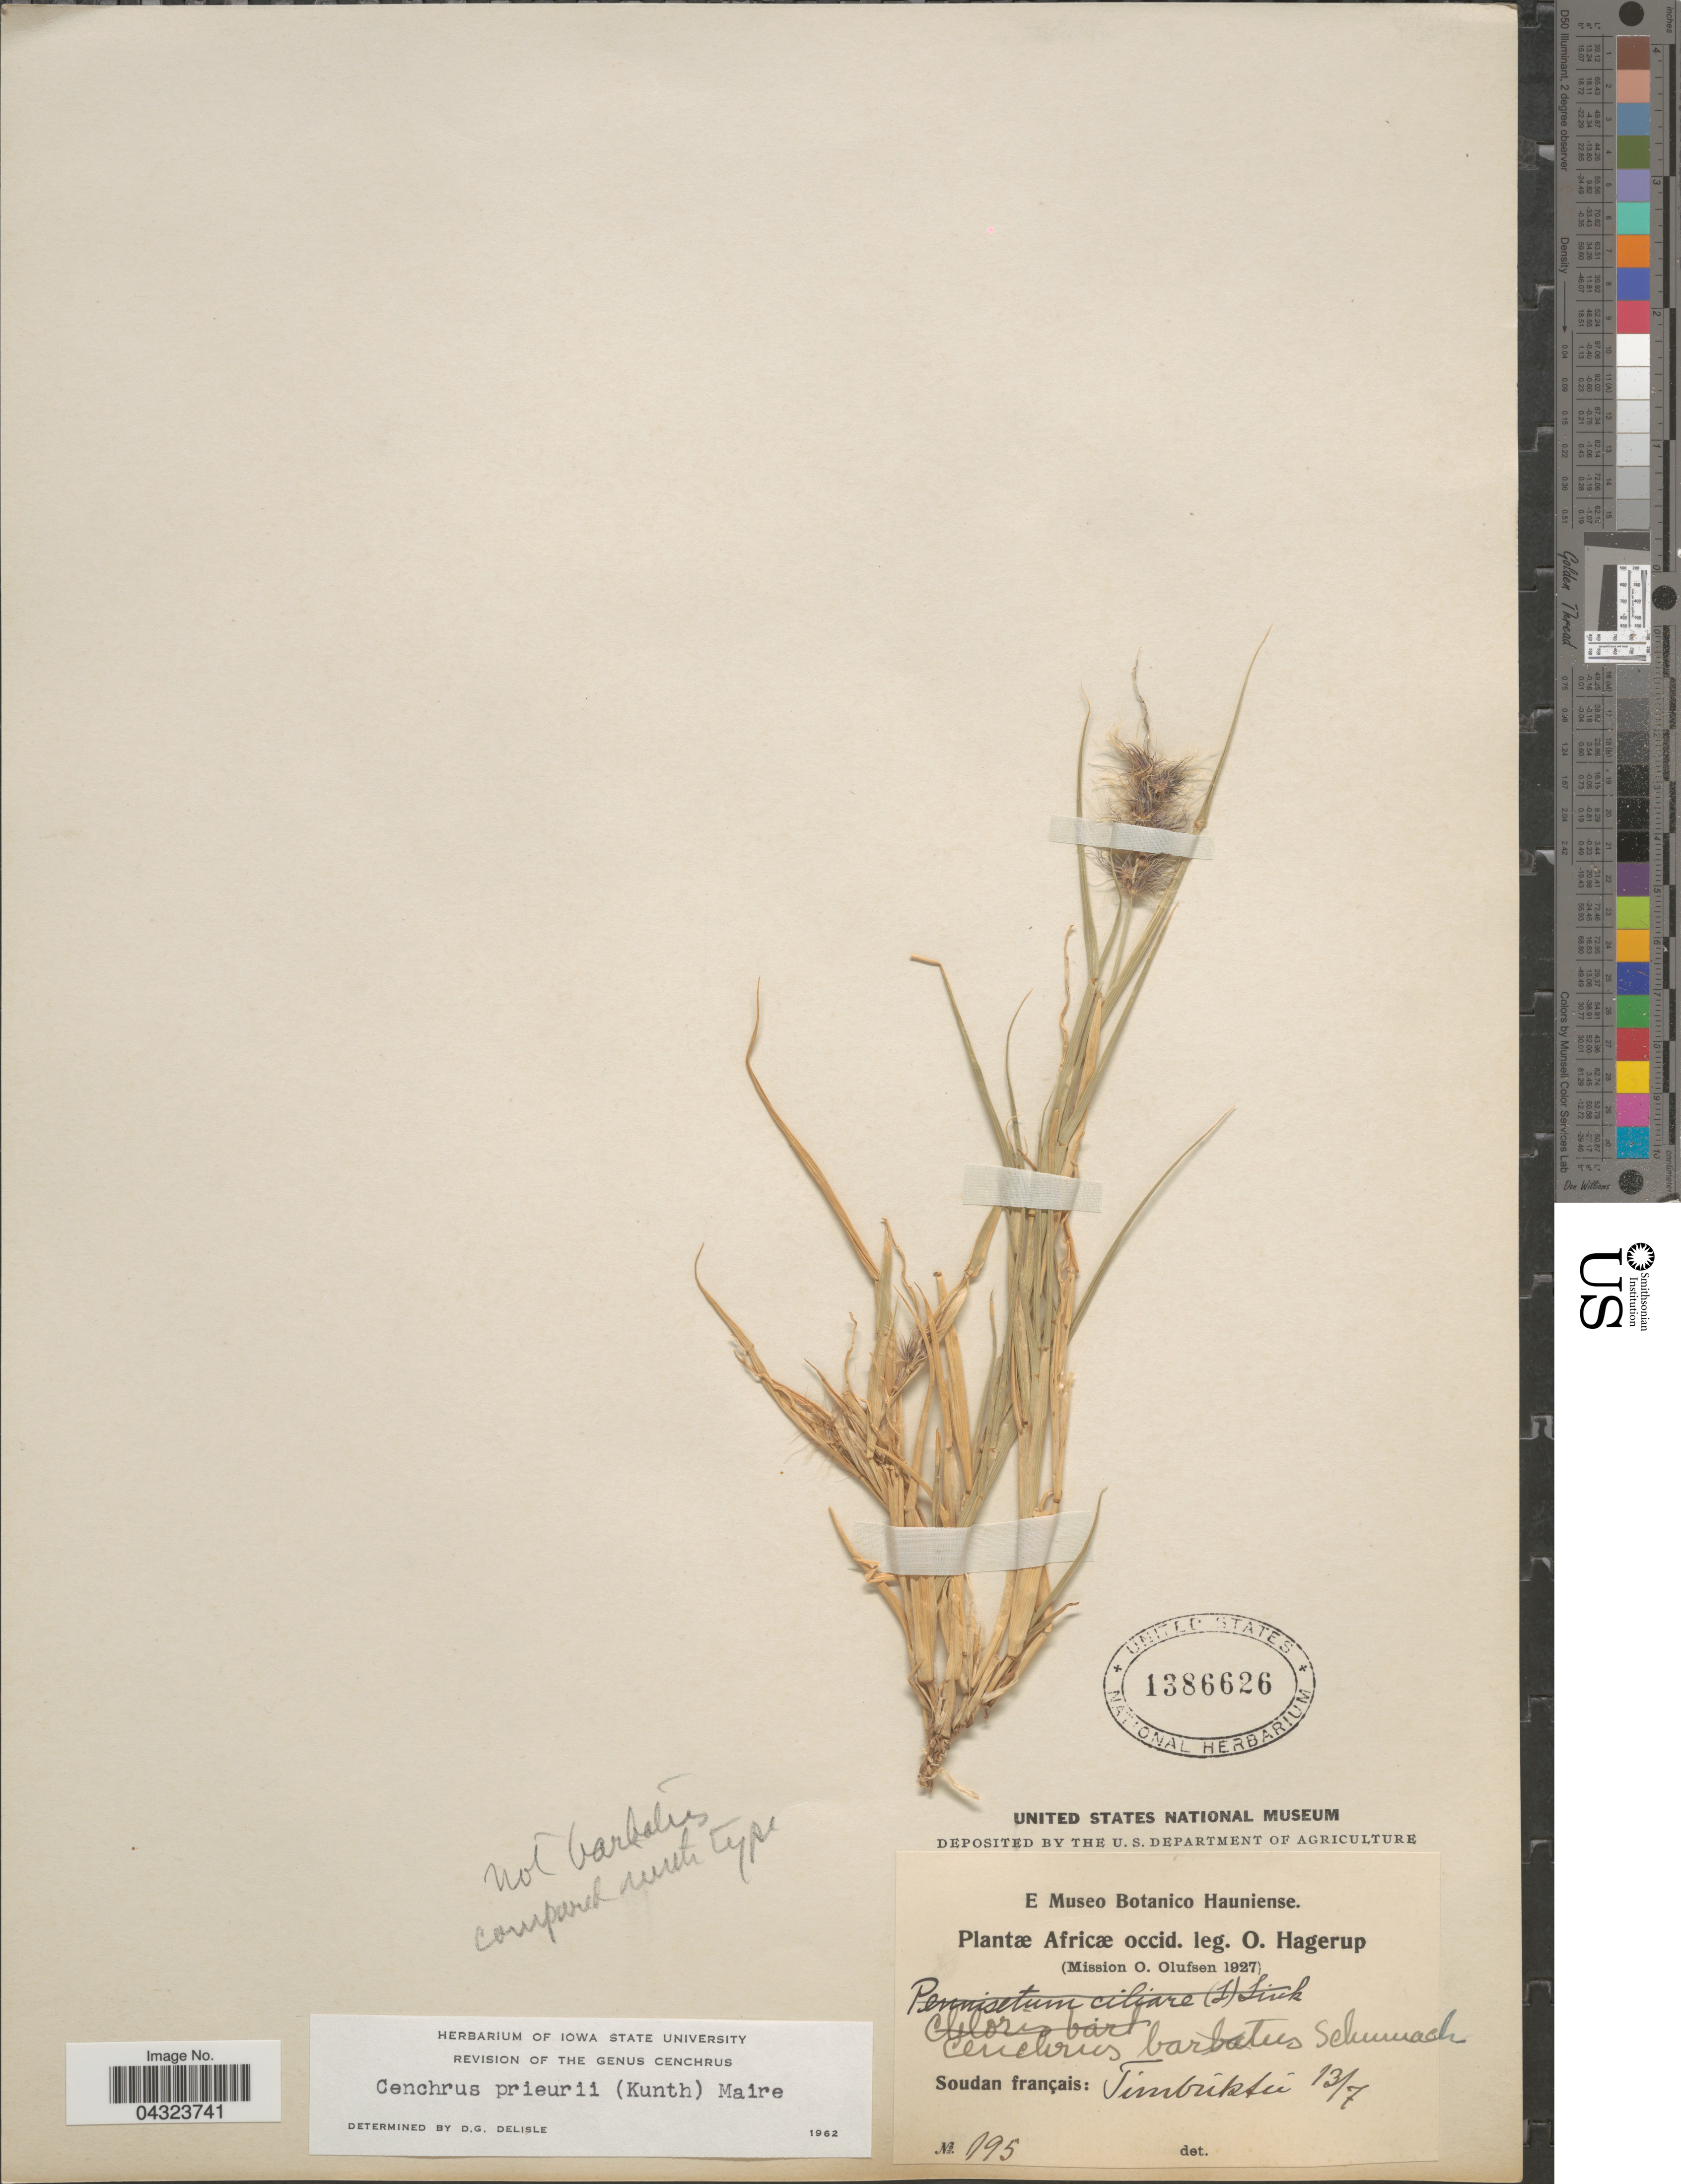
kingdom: Plantae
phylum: Tracheophyta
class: Liliopsida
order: Poales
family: Poaceae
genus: Cenchrus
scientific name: Cenchrus prieurii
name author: (Kunth) Maire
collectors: O. Hagerup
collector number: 095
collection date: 1927-07-13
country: Mali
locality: Affricæ occid. Soudan français: Timbúktú.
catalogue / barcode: US 1386626